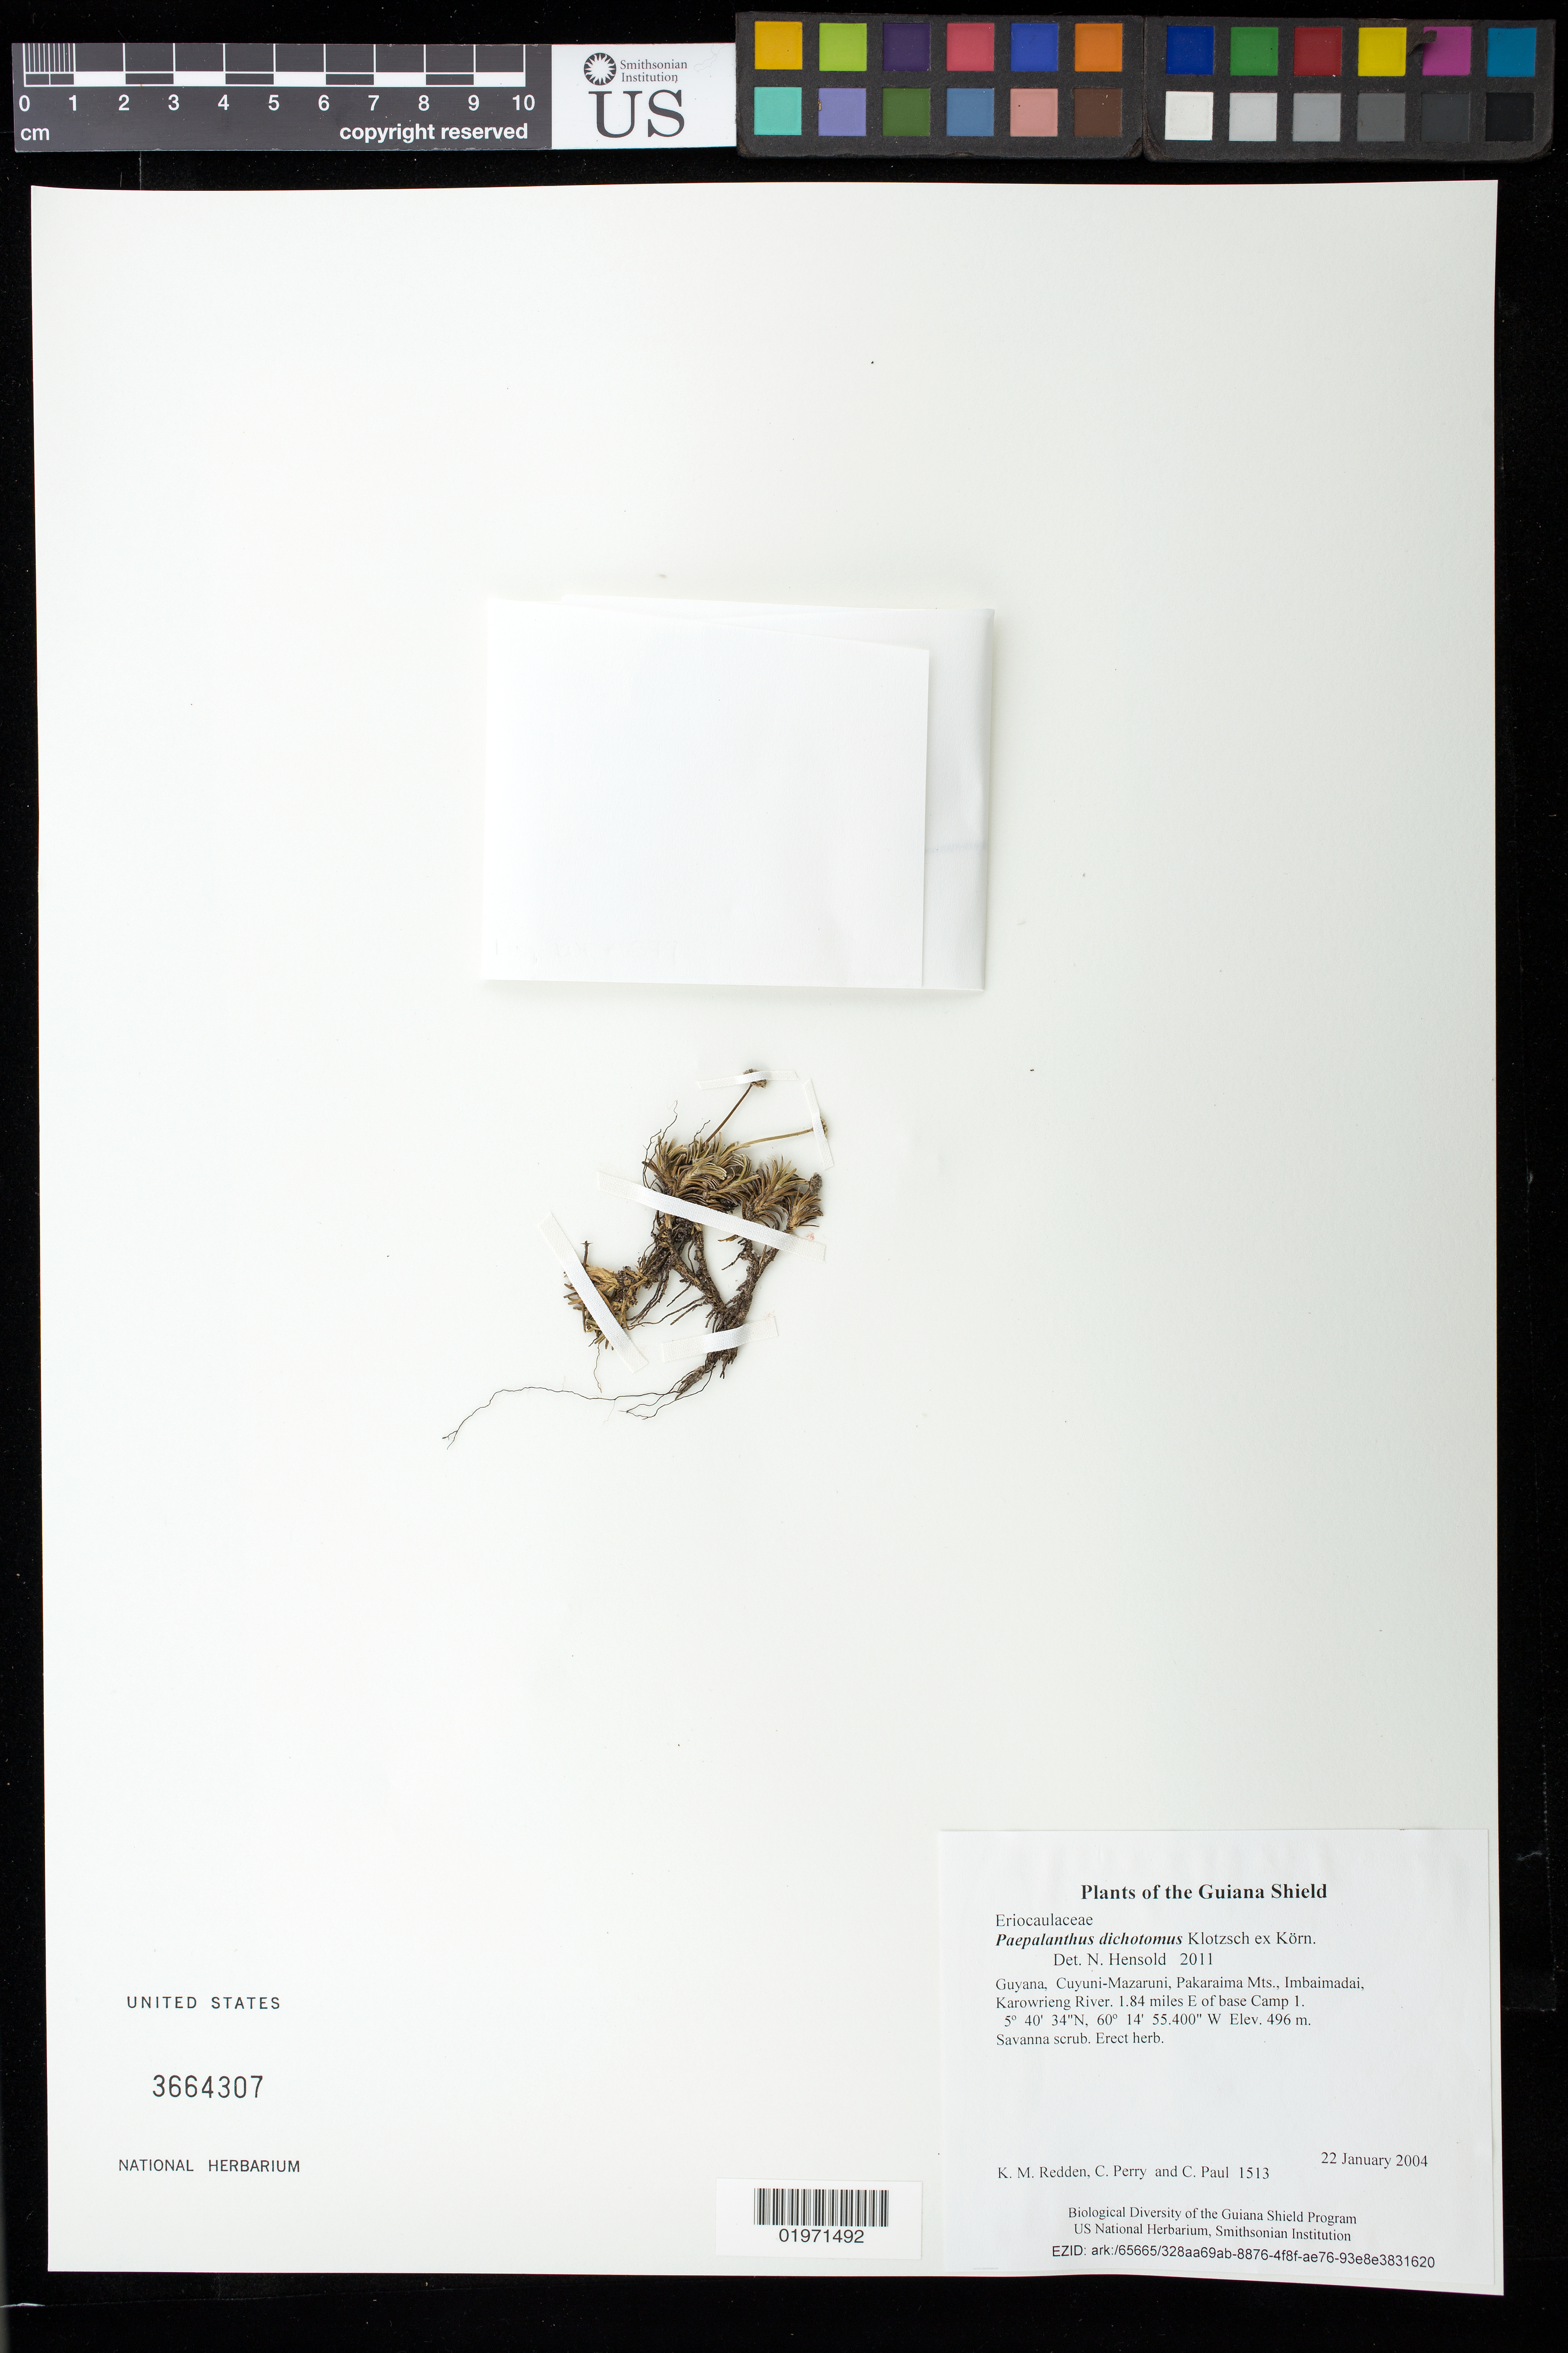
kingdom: Plantae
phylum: Tracheophyta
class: Liliopsida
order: Poales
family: Eriocaulaceae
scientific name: Giuliettia dichotoma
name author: (Klotzsch ex Körn.) Andrino & Sano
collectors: K. M. Redden, C. Perry & C. Paul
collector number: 1513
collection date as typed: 22 January 2004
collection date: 2004-01-22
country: Guyana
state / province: Cuyuni-Mazaruni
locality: Pakaraima Mts., Imbaimadai, Karowrieng River. 1.84 miles E of base Camp 1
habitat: Savanna scrub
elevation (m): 496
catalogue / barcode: US 3664307